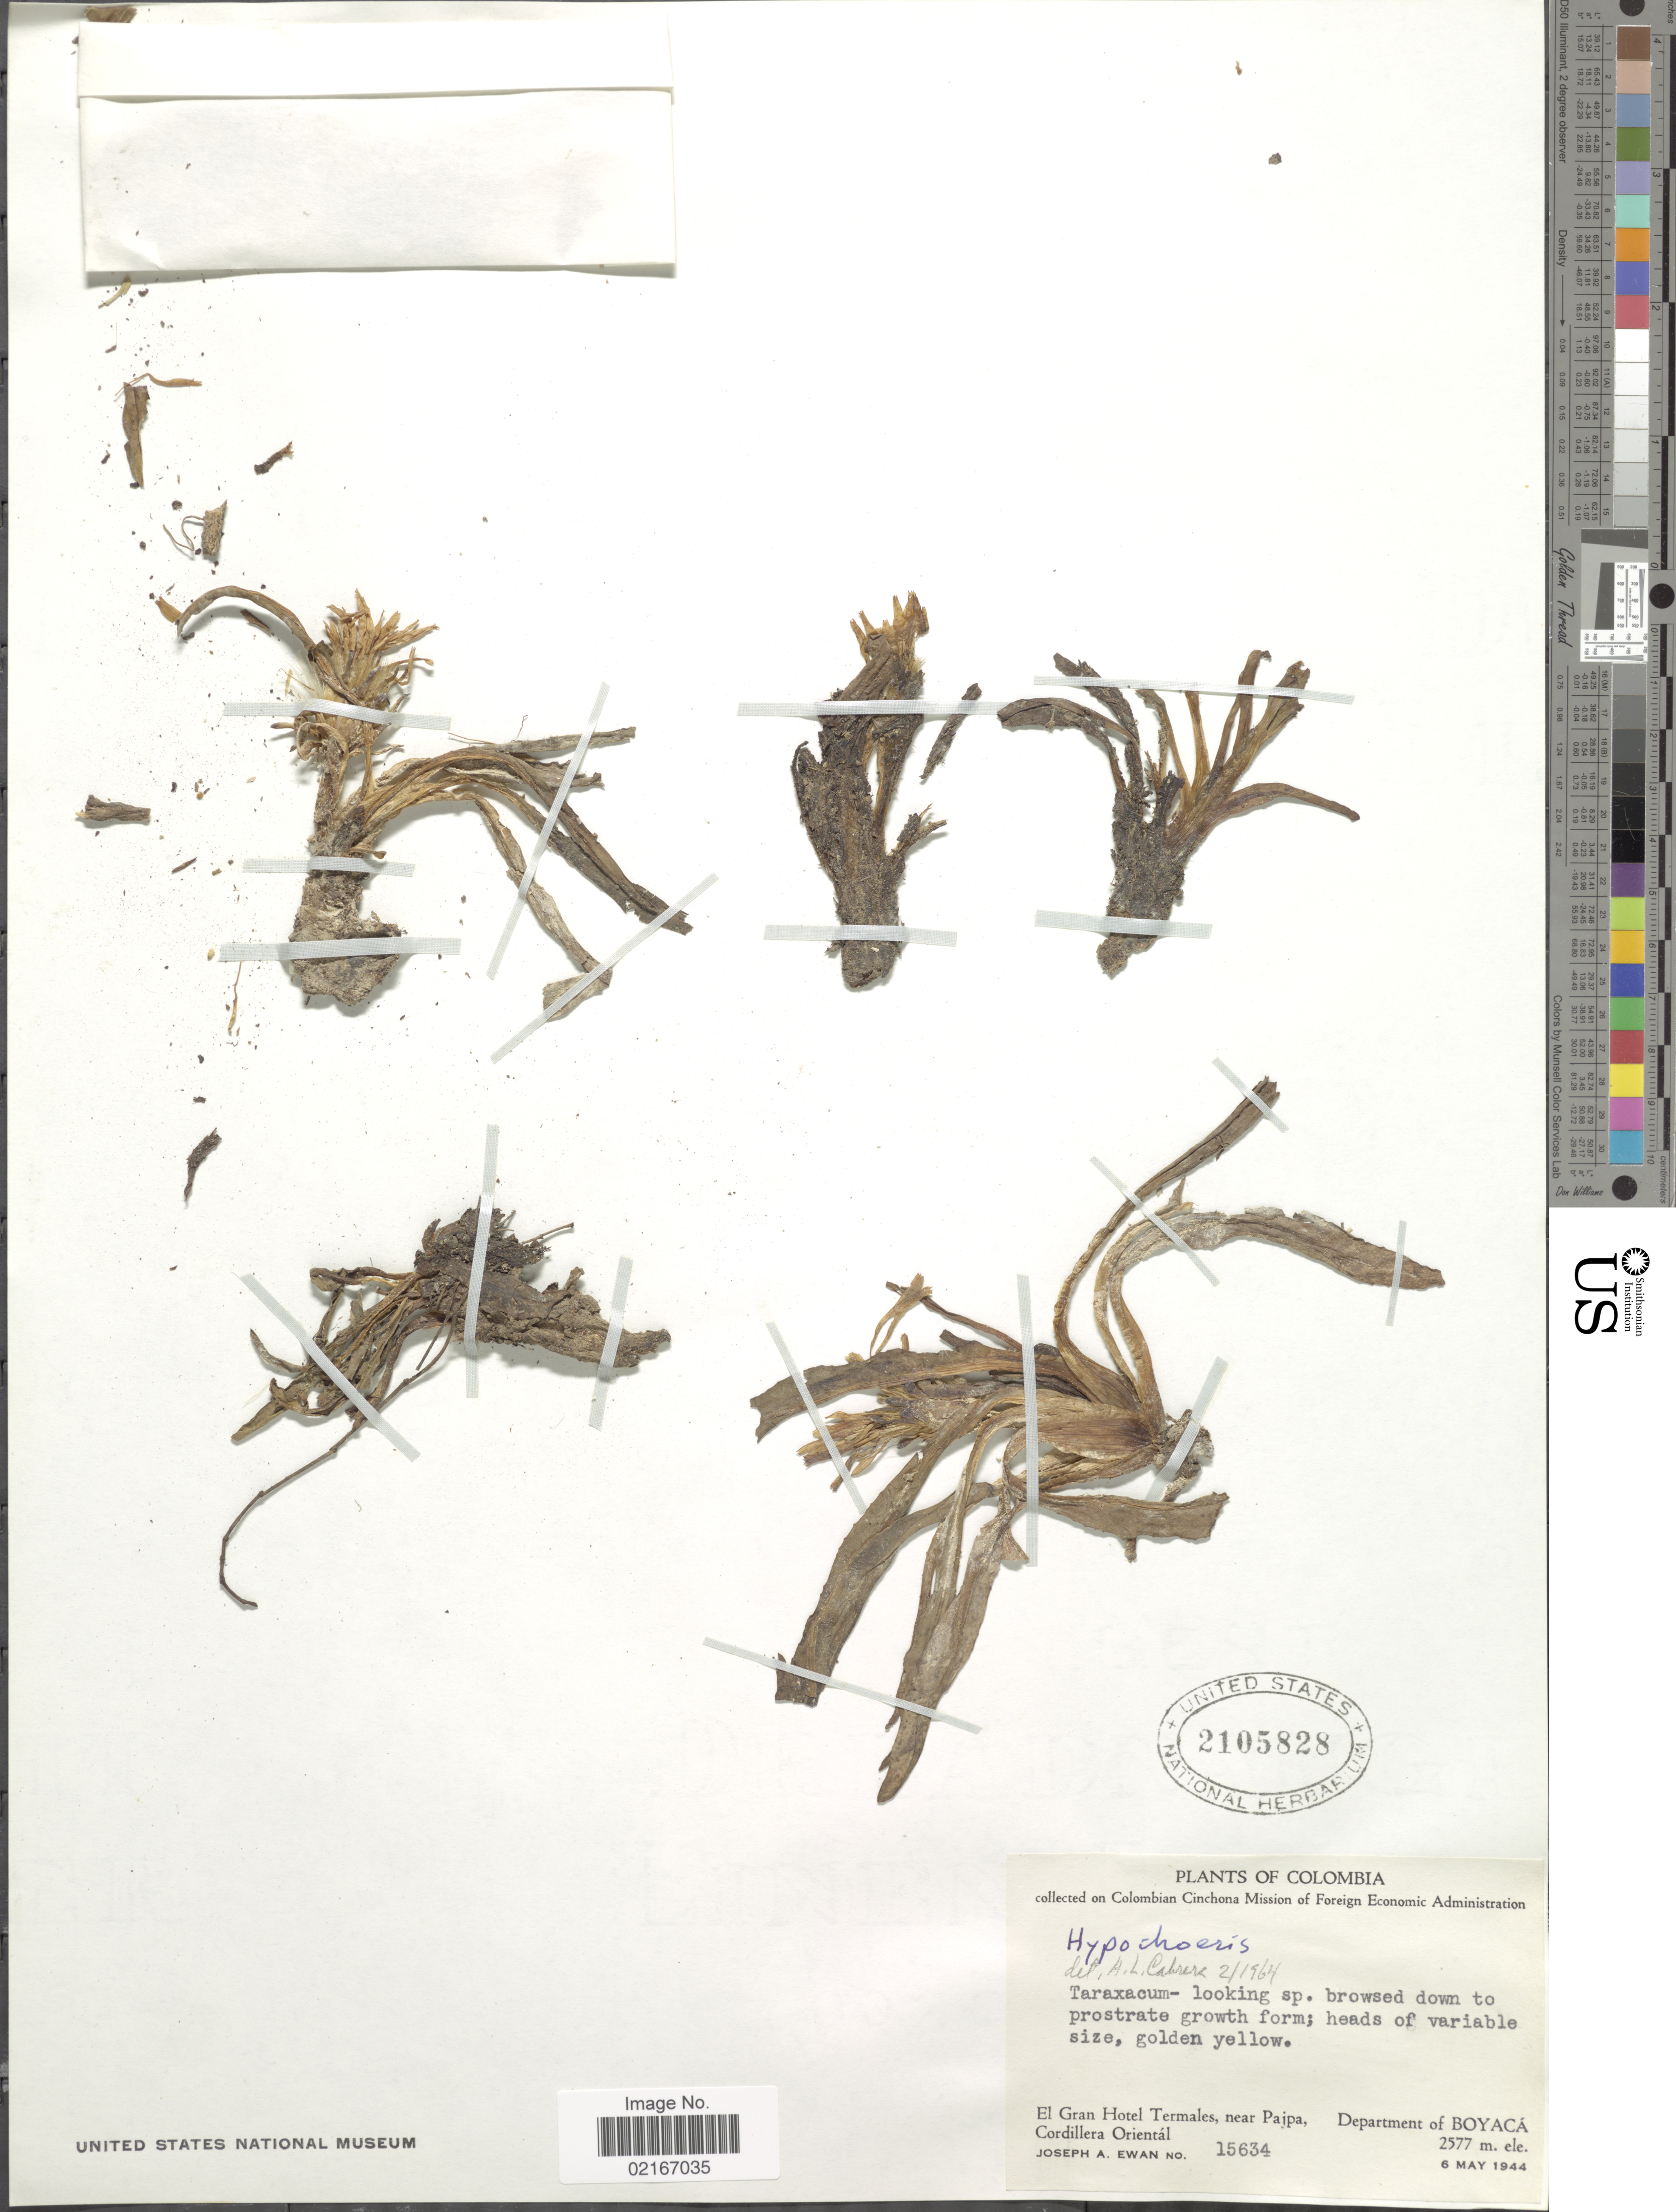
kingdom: Plantae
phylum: Tracheophyta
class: Magnoliopsida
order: Asterales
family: Asteraceae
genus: Hypochaeris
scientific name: Hypochaeris sp.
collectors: J. A. Ewan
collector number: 15634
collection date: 1944-05-06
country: Colombia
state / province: Boyacá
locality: El Gran Hotel Termales, near Pajpa, Cordillera Oriental, Department of Boyaca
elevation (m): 2577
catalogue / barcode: US 2105828